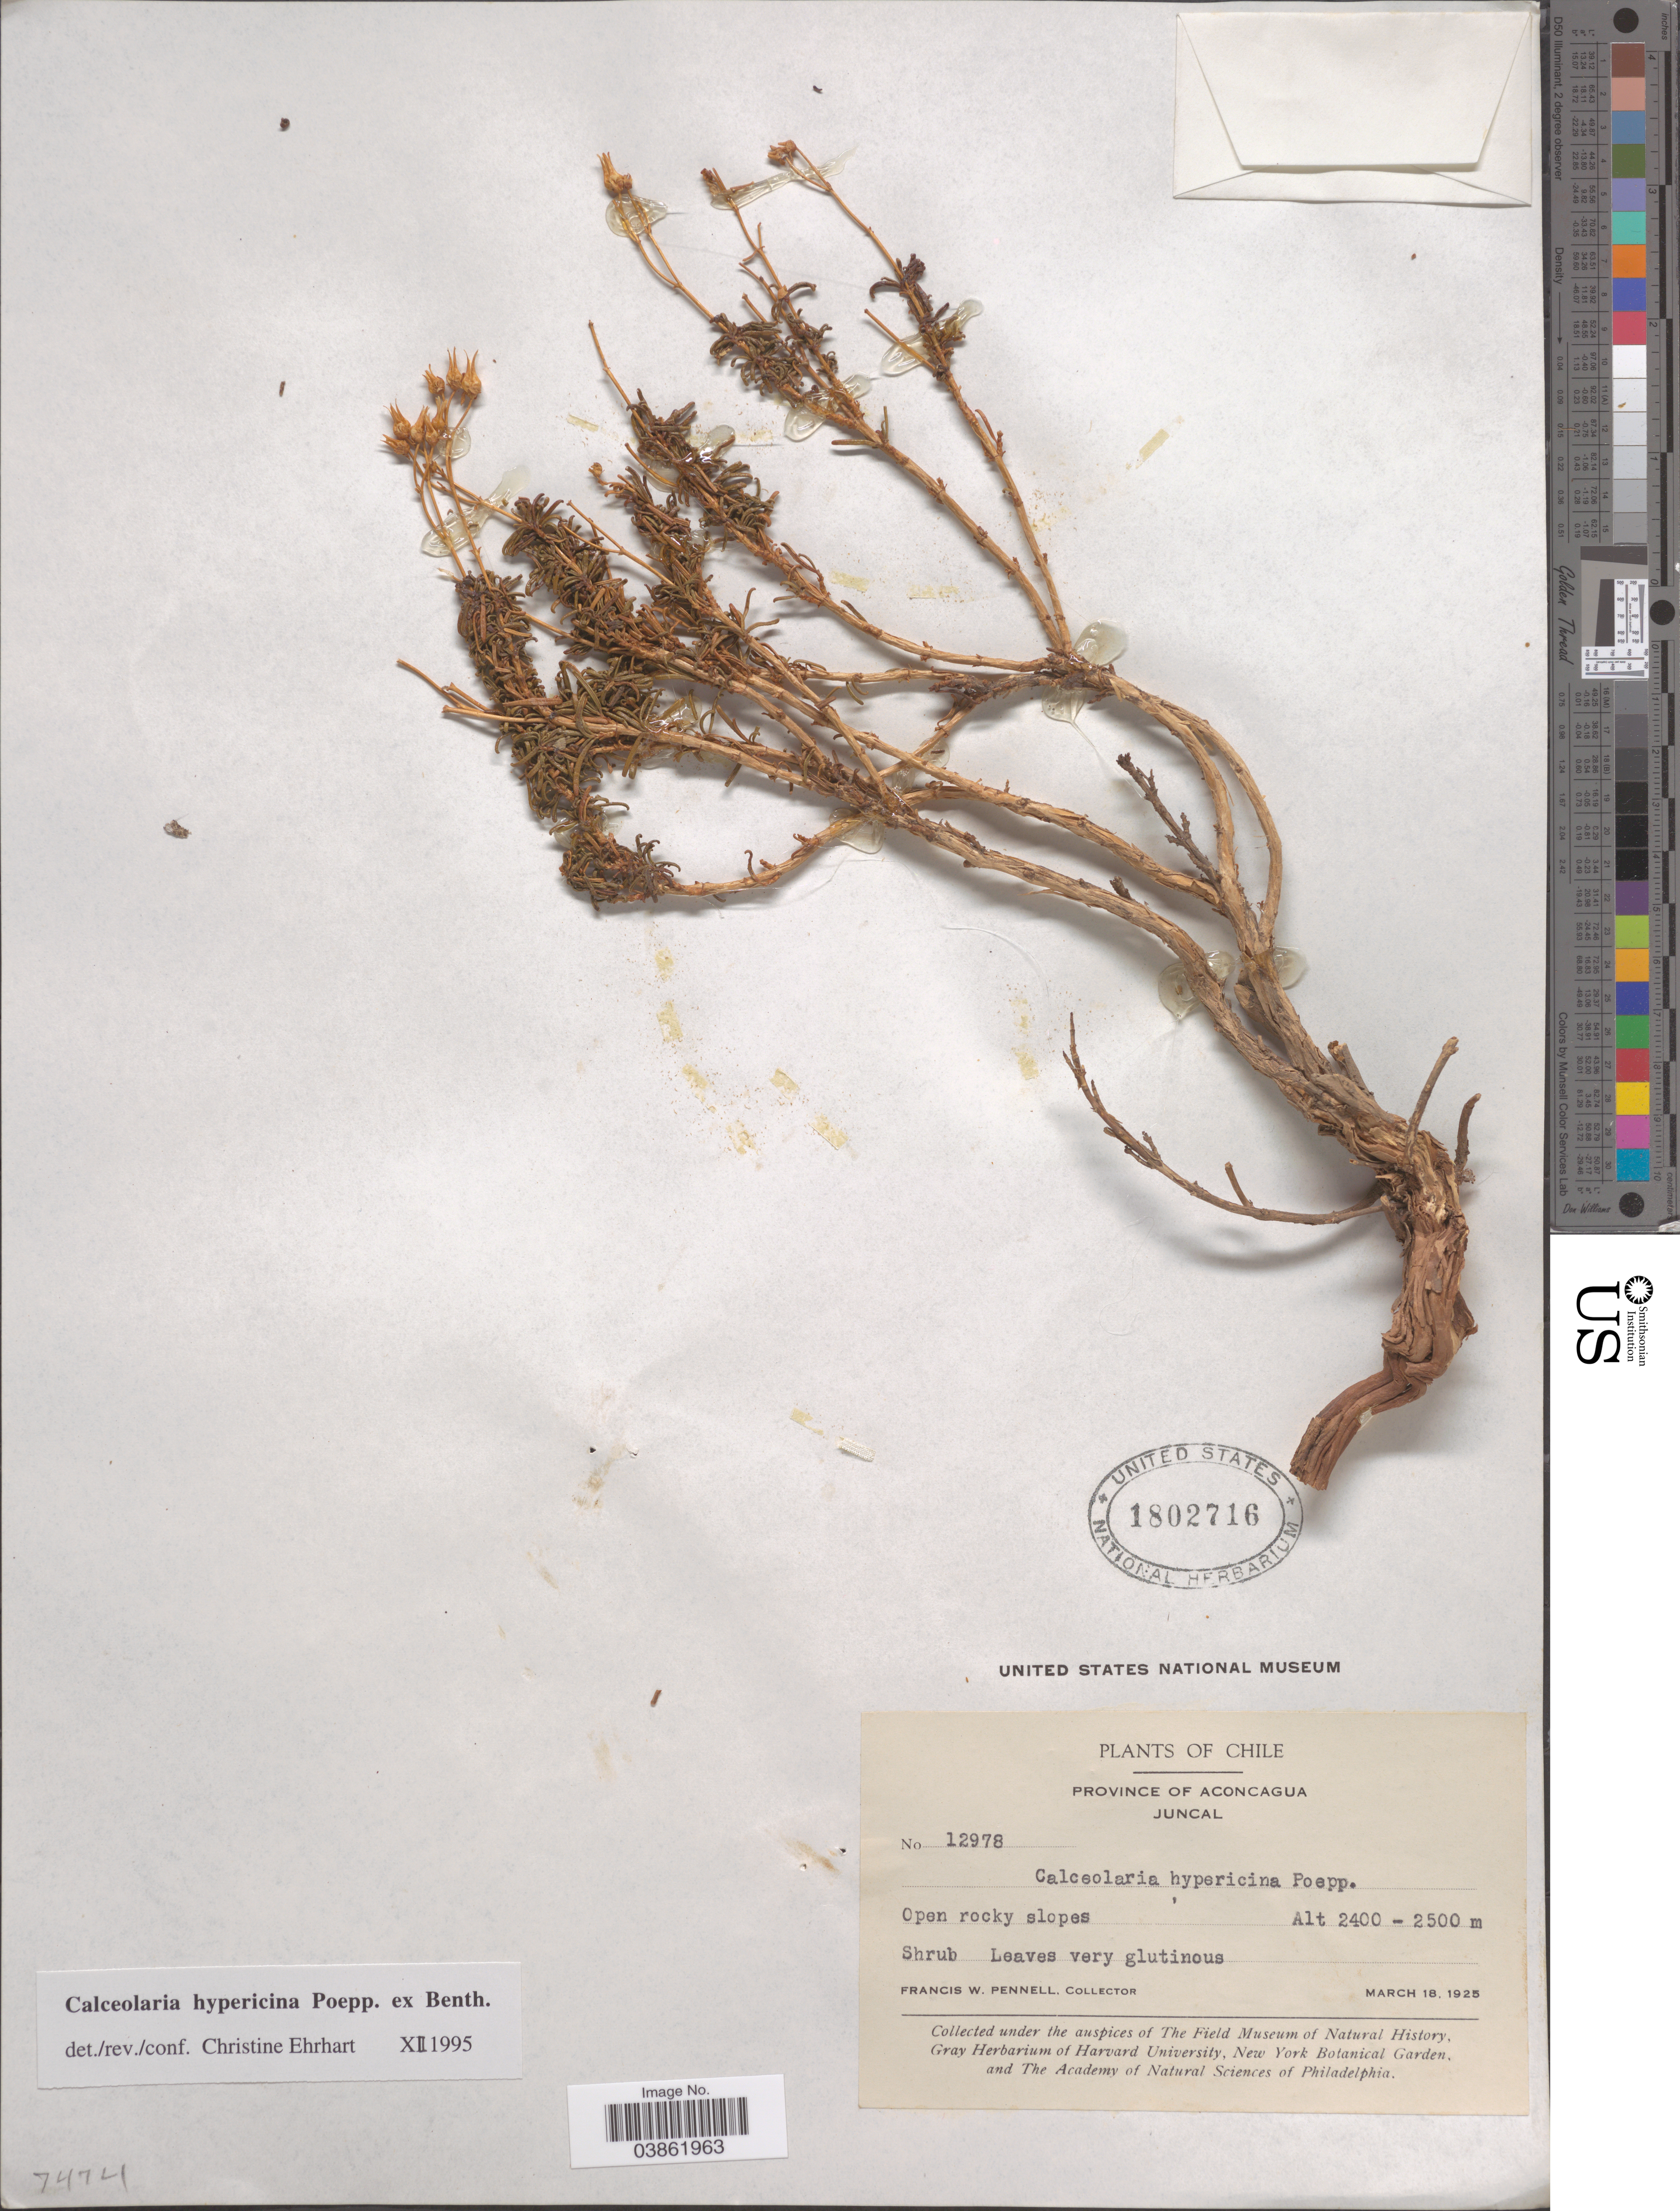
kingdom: Plantae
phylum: Tracheophyta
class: Magnoliopsida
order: Lamiales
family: Calceolariaceae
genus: Calceolaria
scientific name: Calceolaria hypericina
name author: Poepp. ex Benth.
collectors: F. W. Pennell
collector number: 12978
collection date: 1925-03-18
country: Chile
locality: Province of Aconcagua. Juncal.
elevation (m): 2400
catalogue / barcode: US 1802716